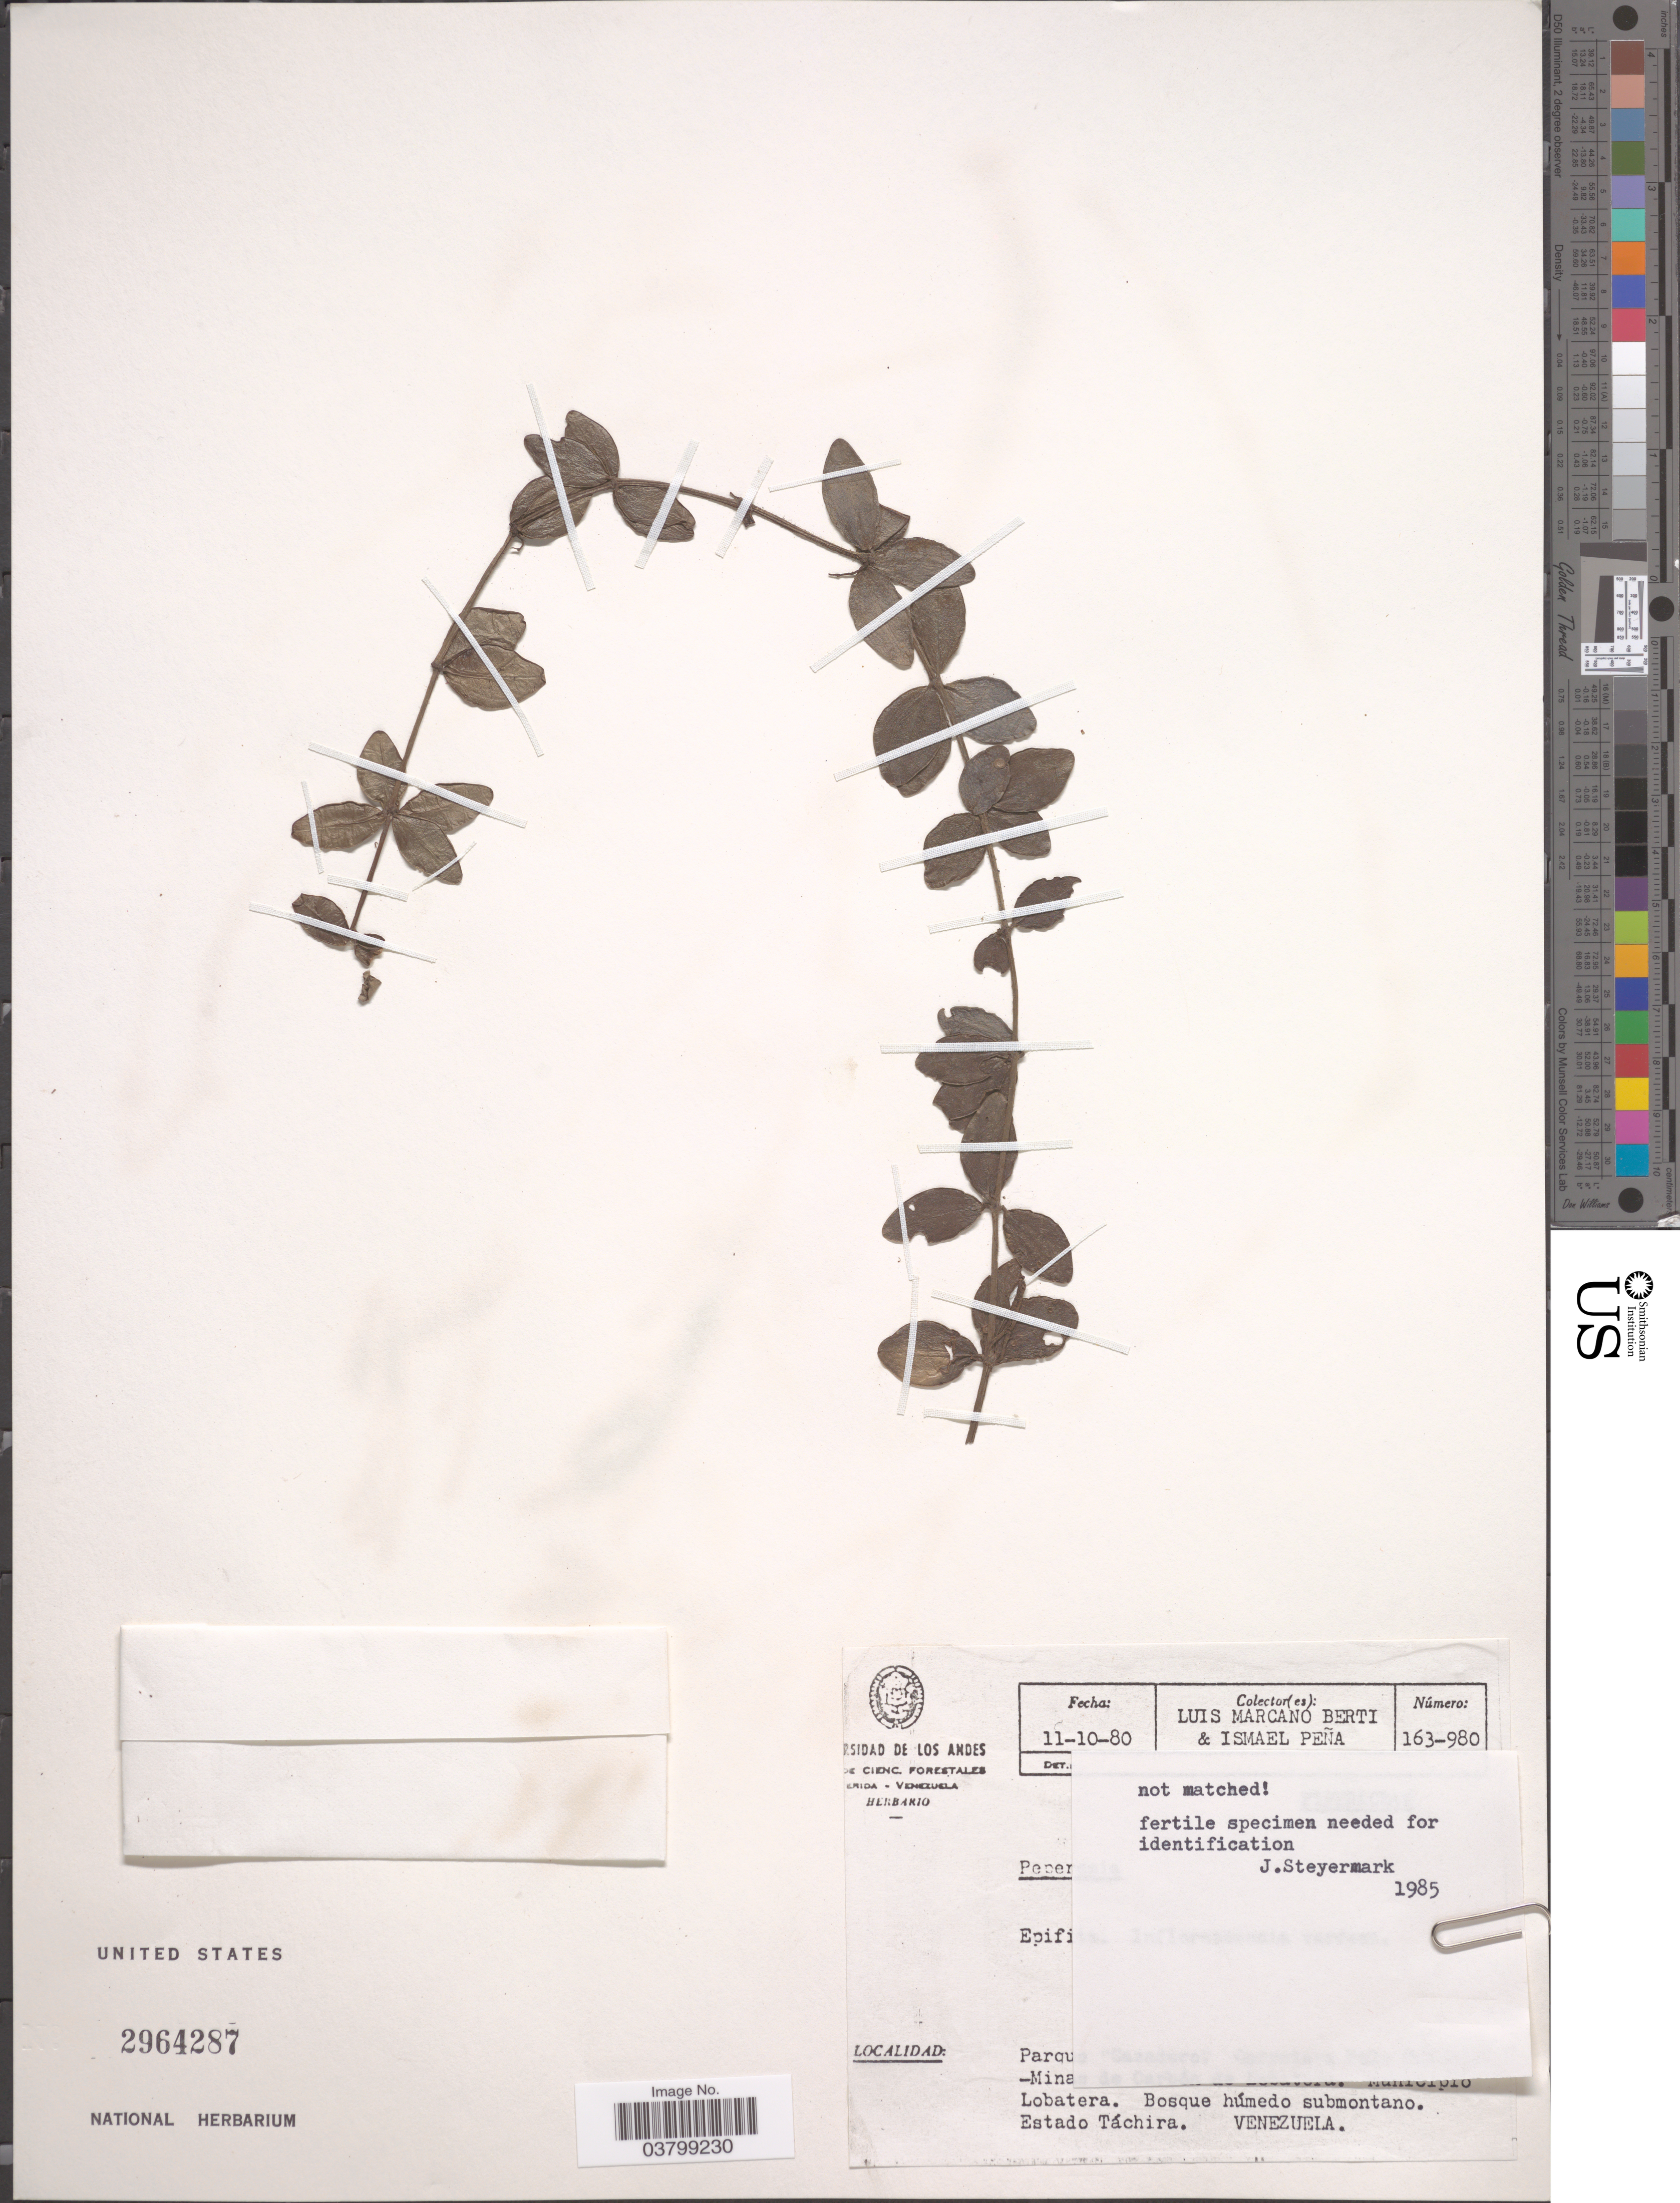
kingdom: Plantae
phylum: Tracheophyta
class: Magnoliopsida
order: Piperales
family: Piperaceae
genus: Peperomia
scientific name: Peperomia sp.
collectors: L. Marcano-Berti & I. Pena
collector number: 163-980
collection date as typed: Transcribed d/m/y: 11/10/80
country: Venezuela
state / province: Tachira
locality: Parqu [illegible text] -Mina [illegible text] Lobatera. Bosque húmedo submontano.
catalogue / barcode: US 2964287